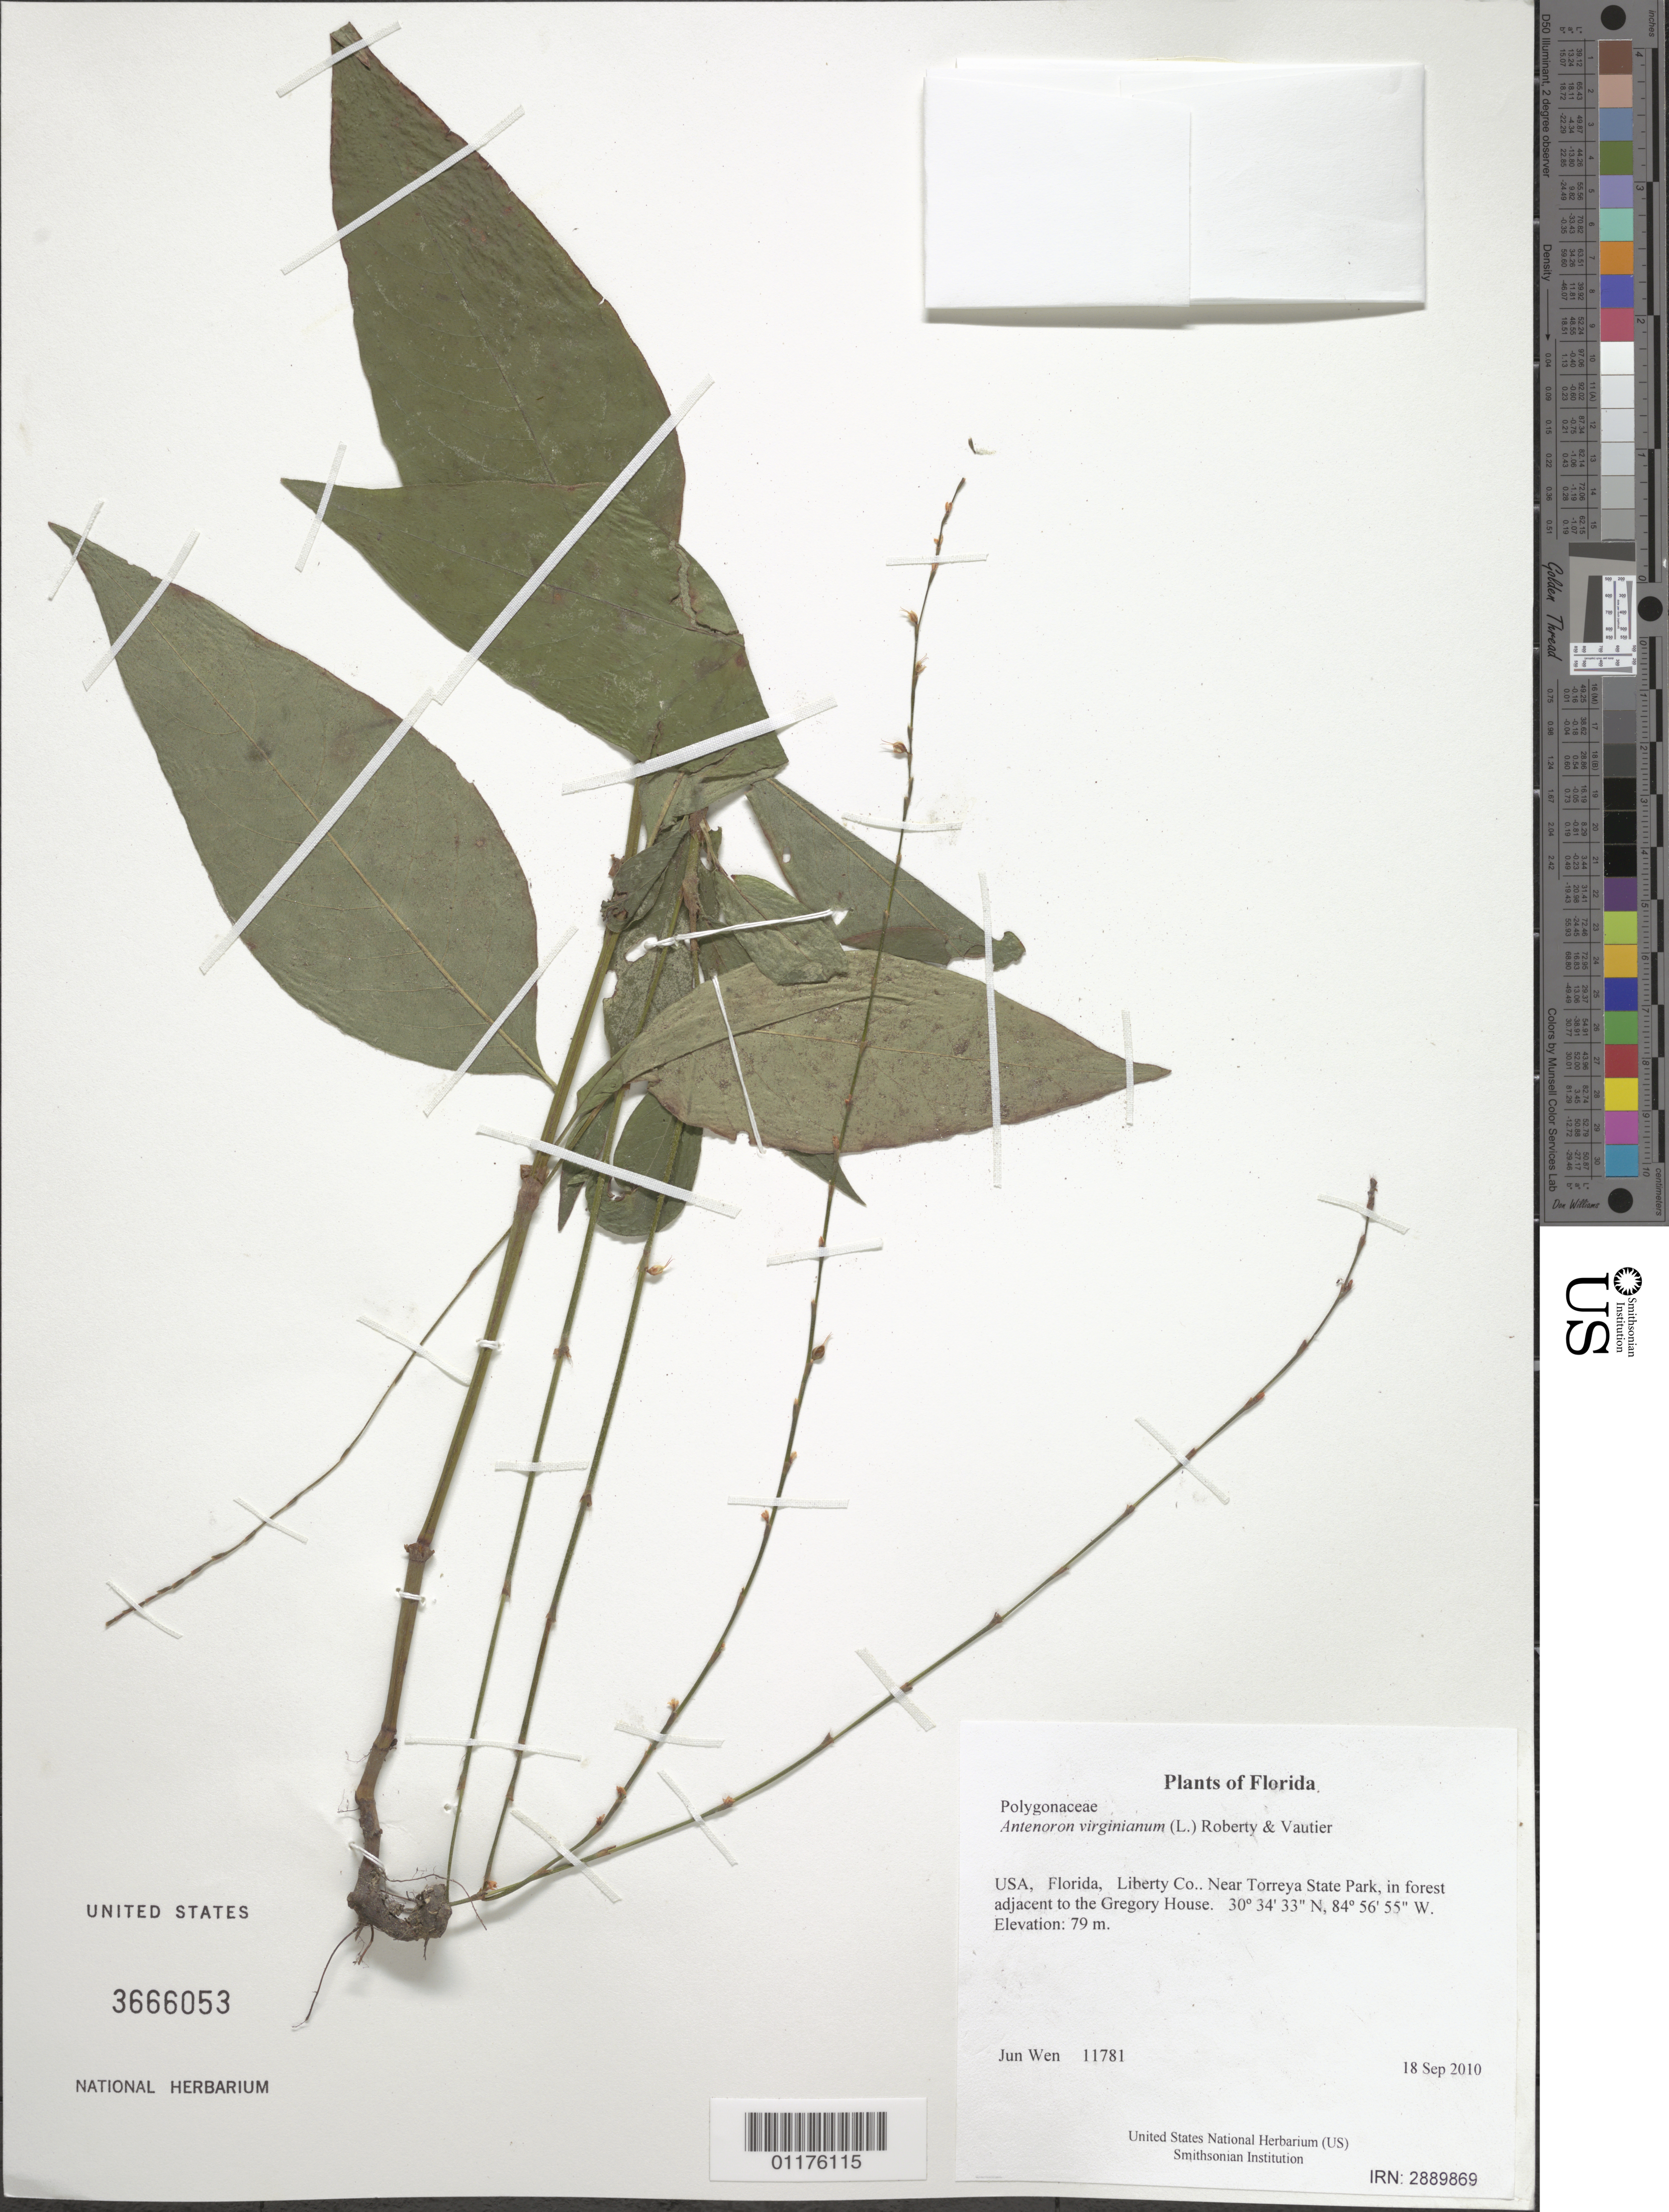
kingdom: Plantae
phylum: Tracheophyta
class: Magnoliopsida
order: Caryophyllales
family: Polygonaceae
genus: Persicaria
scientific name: Persicaria virginiana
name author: (L.) Gaertn.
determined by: Atha, D. E.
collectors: J. Wen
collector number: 11781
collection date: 2010-09-18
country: United States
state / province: Florida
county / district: Liberty Co.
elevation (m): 79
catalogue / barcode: US 3666053